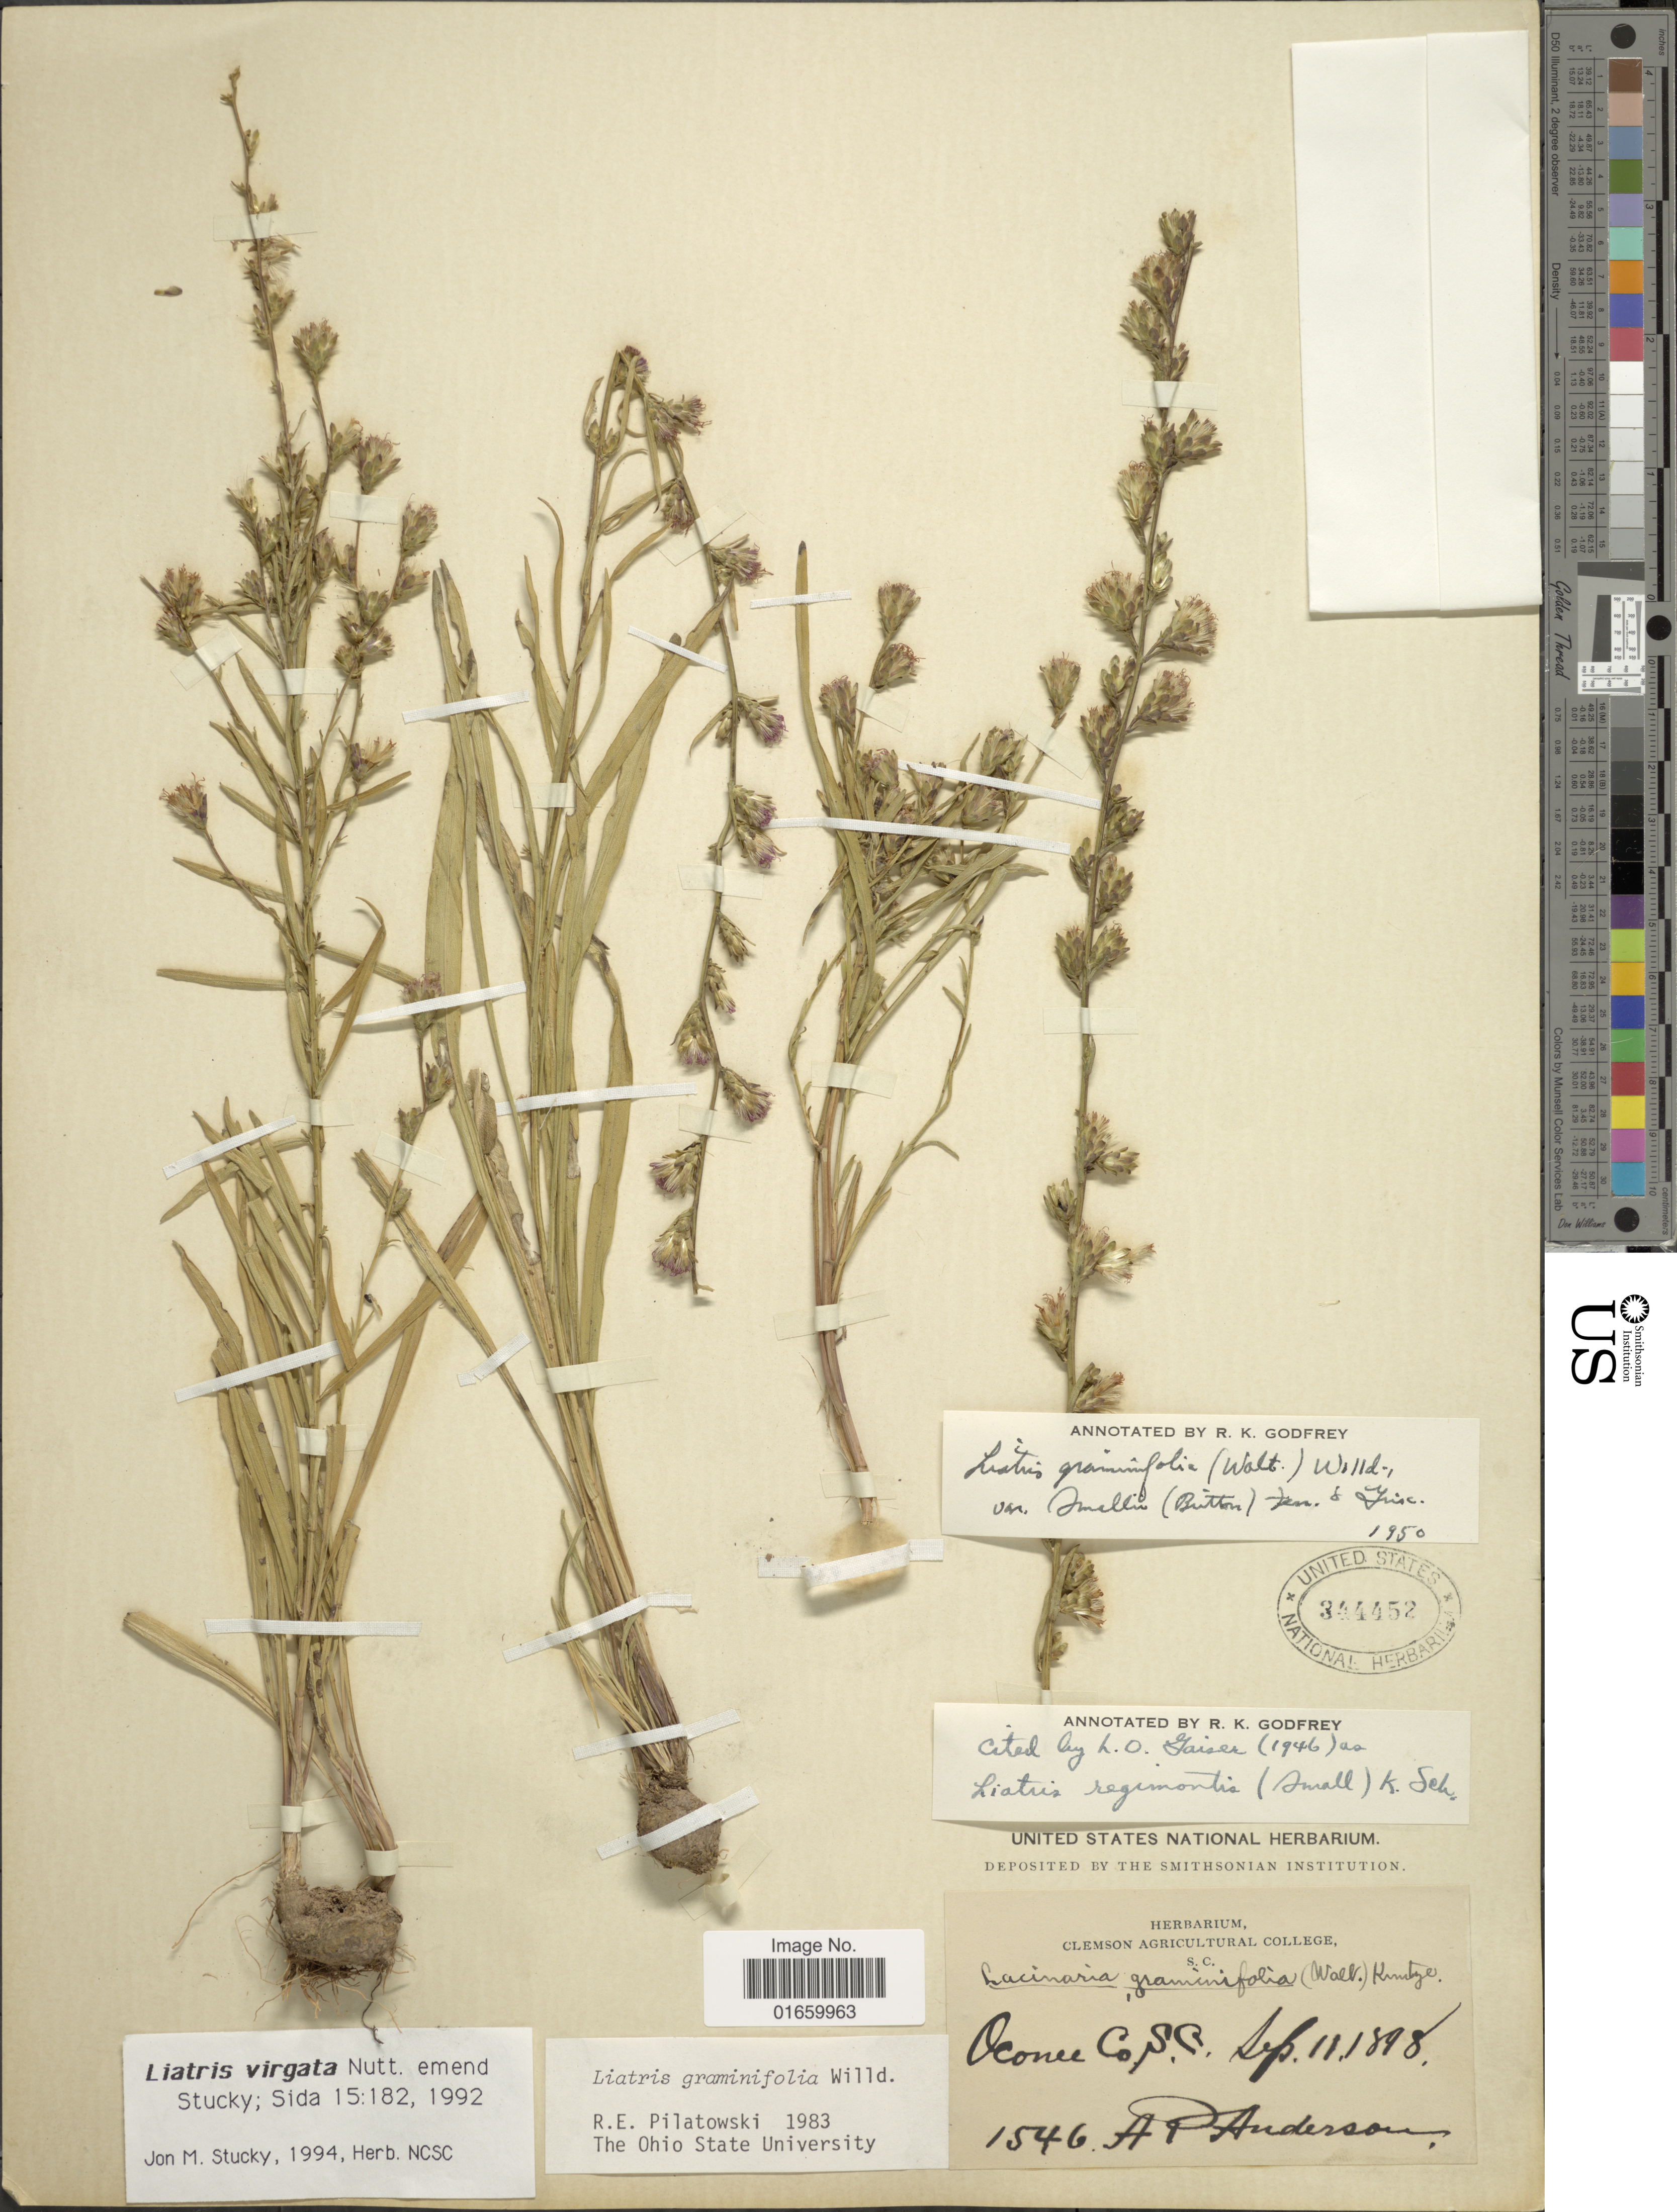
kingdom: Plantae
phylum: Tracheophyta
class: Magnoliopsida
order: Asterales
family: Asteraceae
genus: Liatris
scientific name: Liatris virgata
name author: Nutt.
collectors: A. P. Anderson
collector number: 1546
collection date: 1898-09-11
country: United States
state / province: South Carolina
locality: Oconee Co., S. C.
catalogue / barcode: US 344452